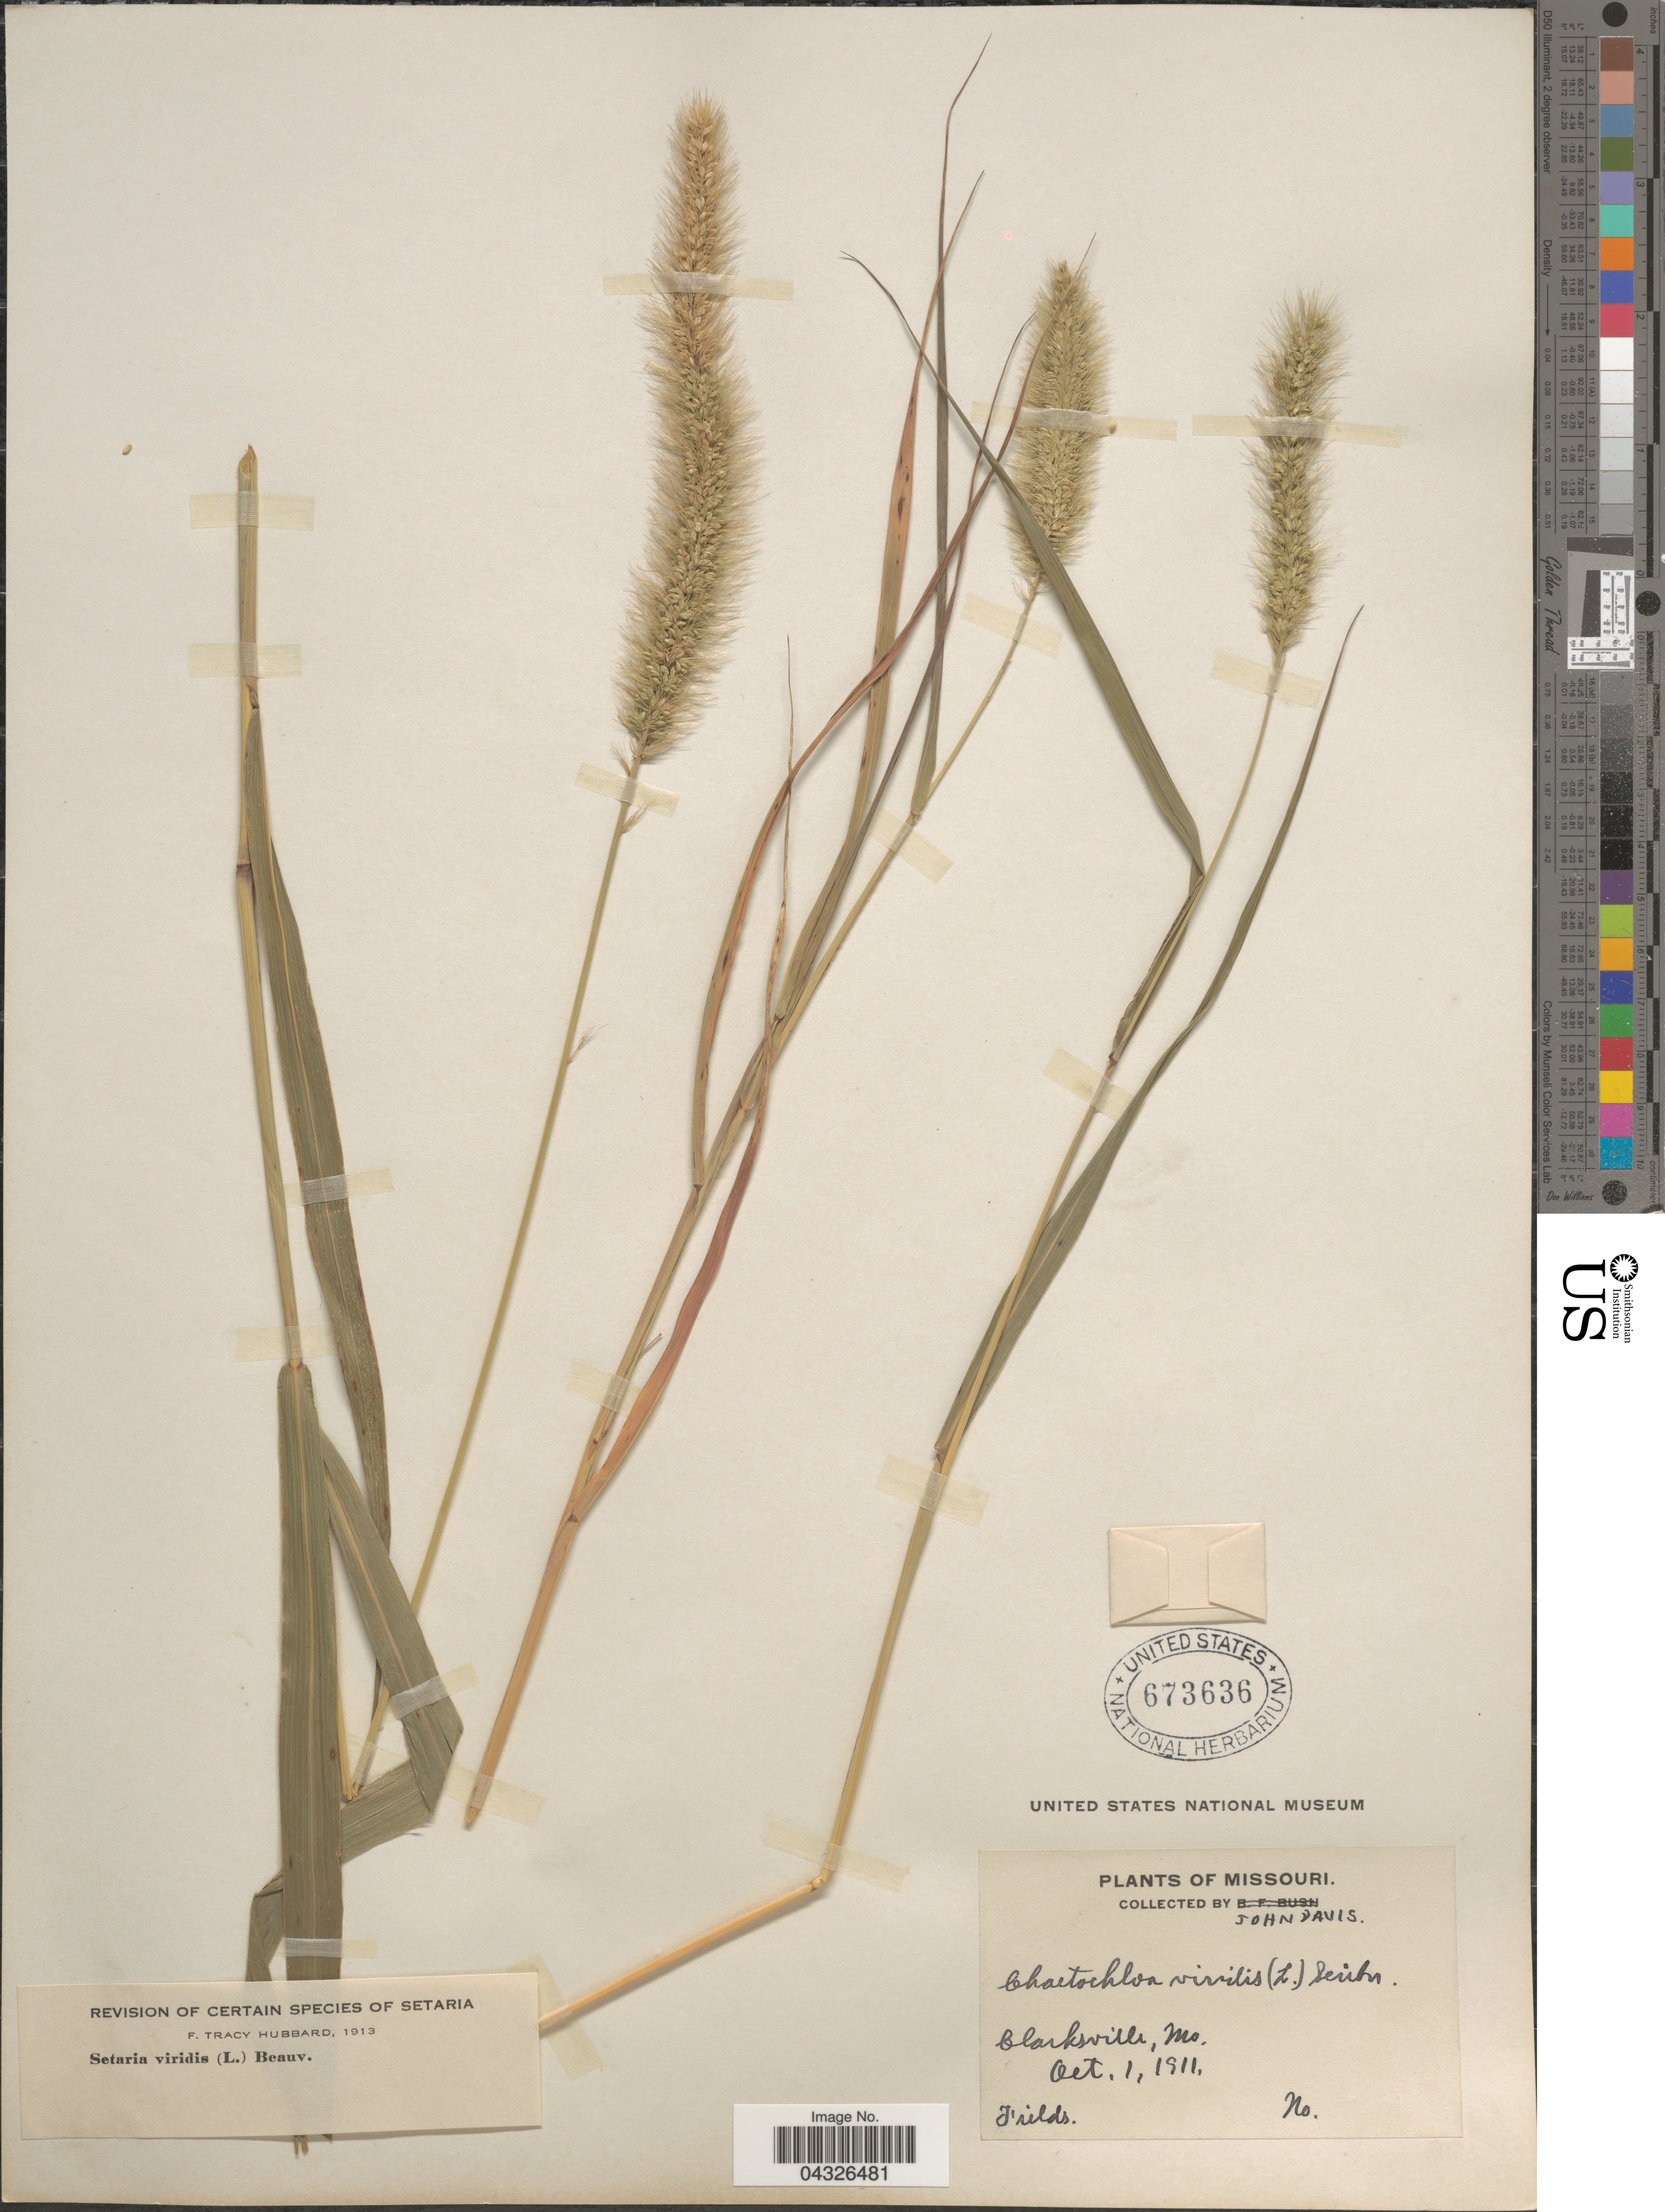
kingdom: Plantae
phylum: Tracheophyta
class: Liliopsida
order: Poales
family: Poaceae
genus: Setaria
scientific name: Setaria viridis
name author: (L.) P. Beauv.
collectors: J. Davis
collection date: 1911-10-01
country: United States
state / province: Missouri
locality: Clarksville. Fields.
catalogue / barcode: US 673636